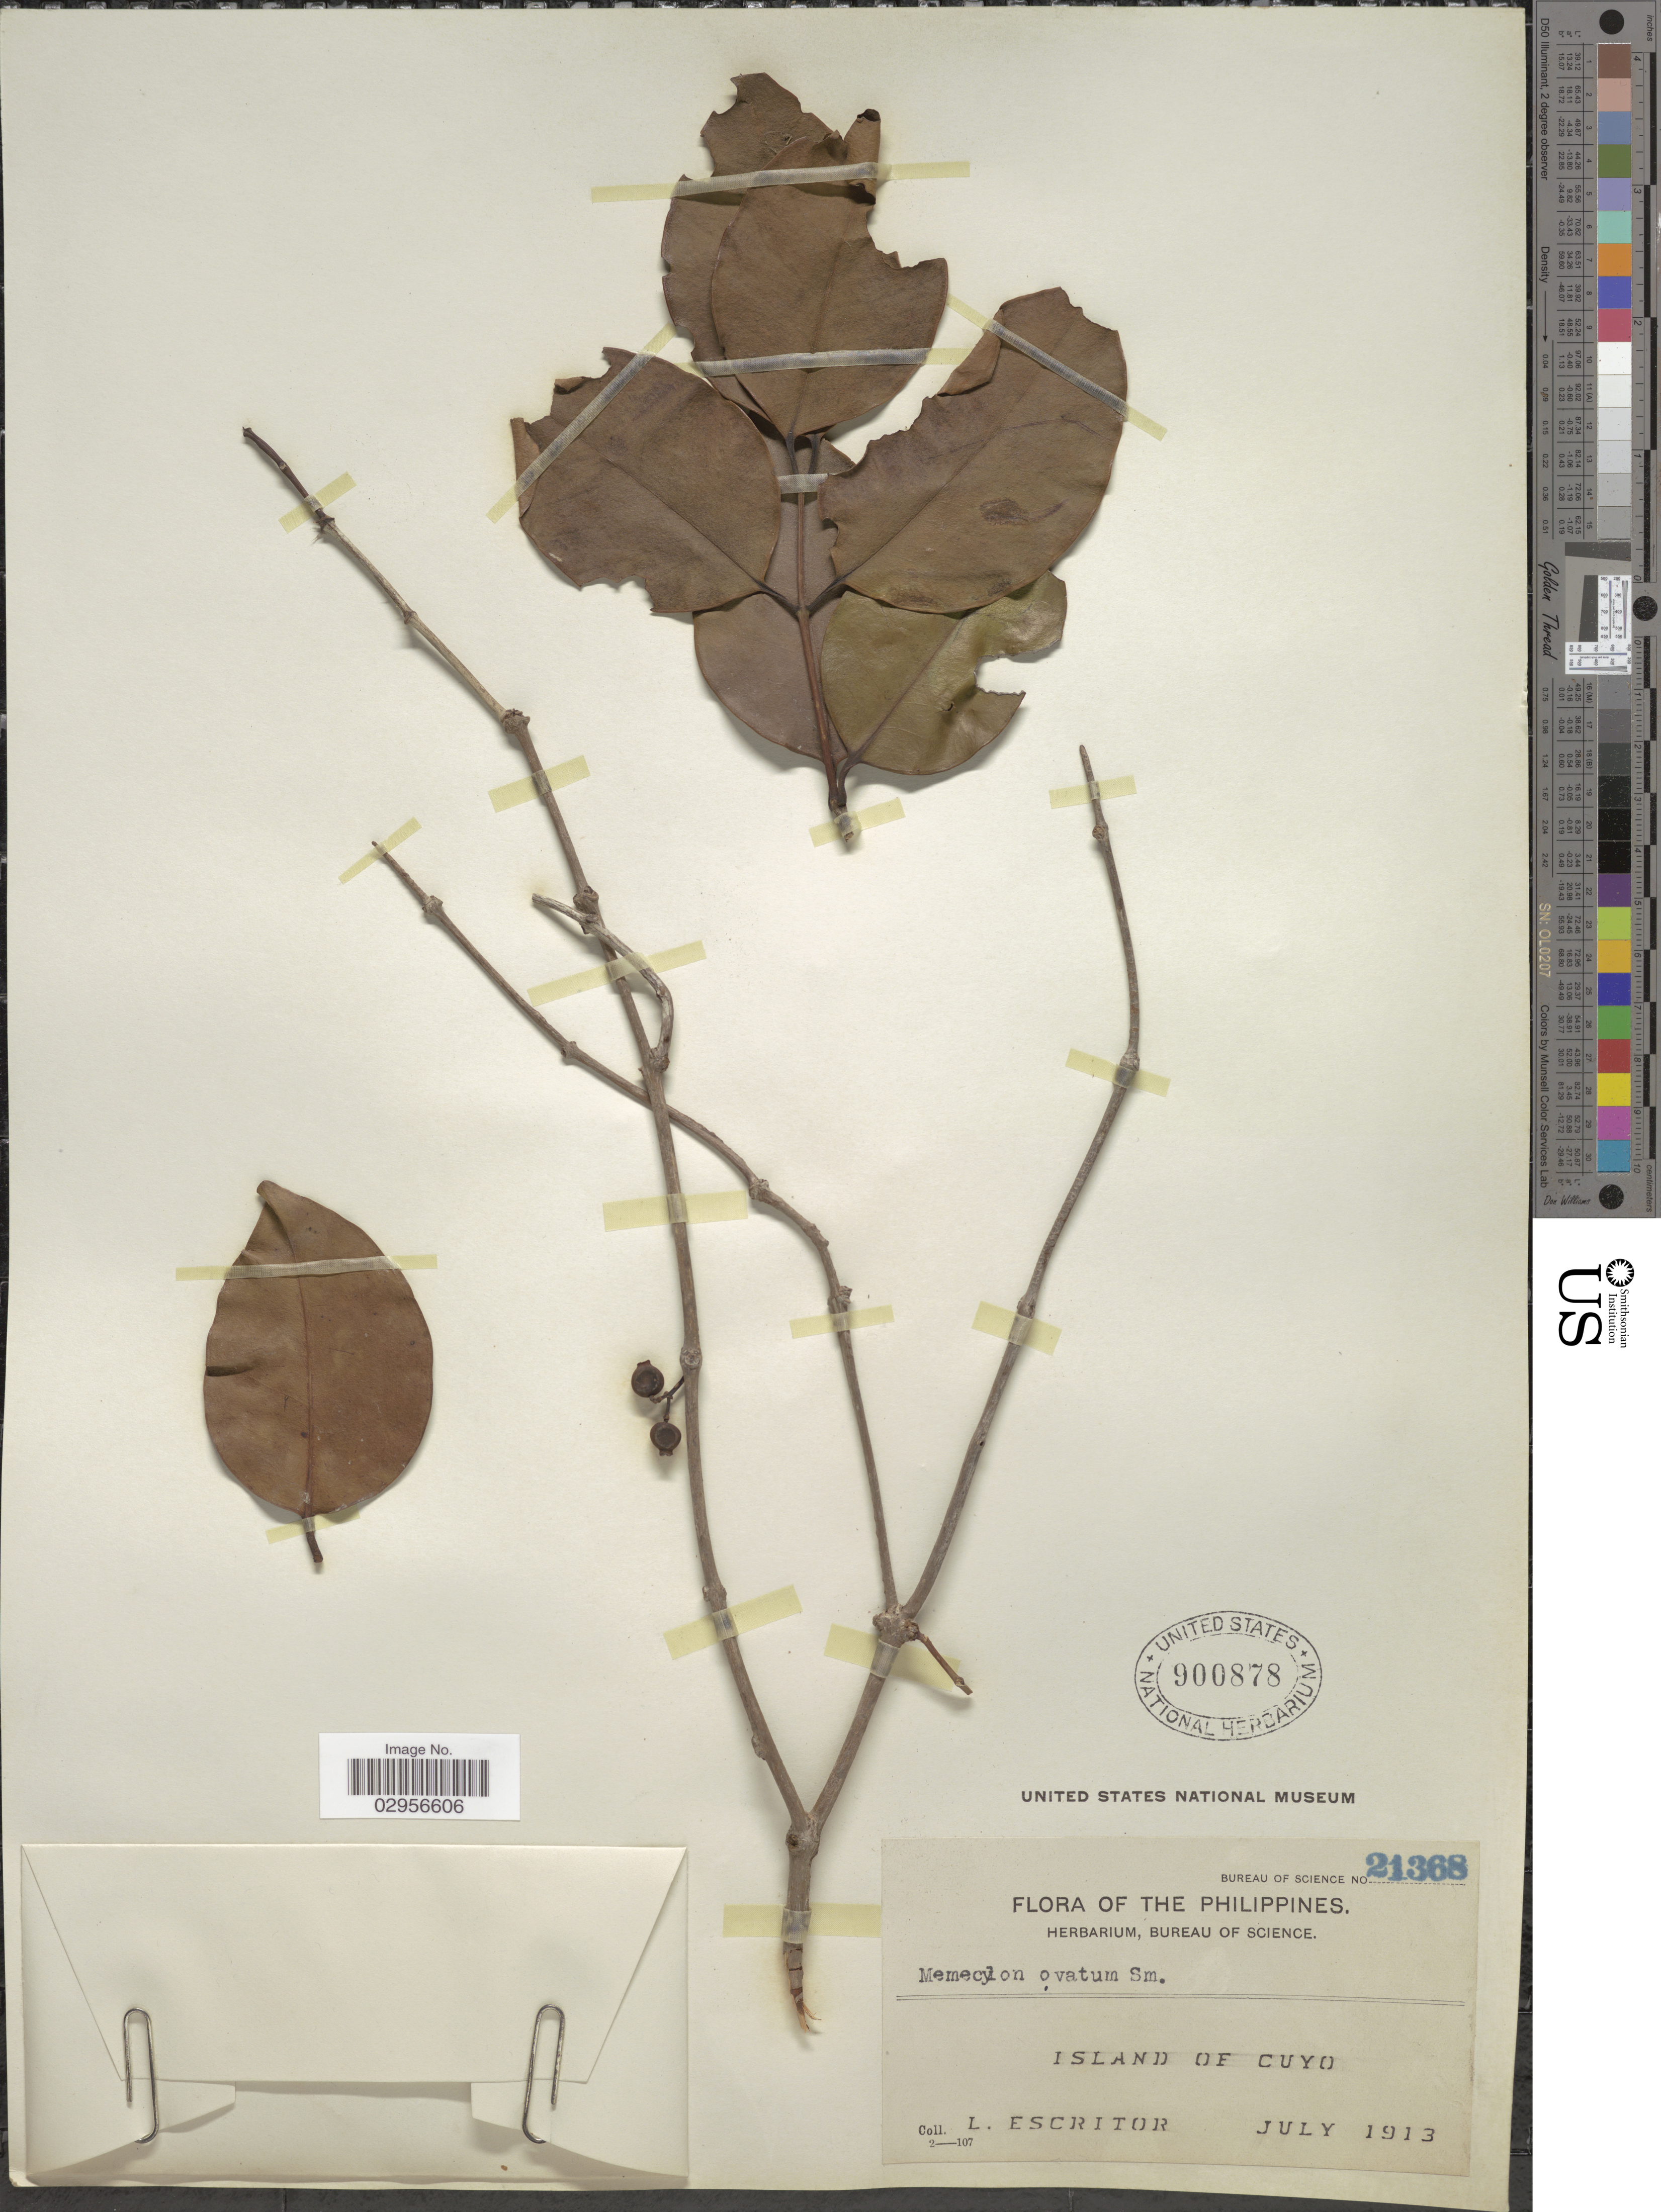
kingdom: Plantae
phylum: Tracheophyta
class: Magnoliopsida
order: Myrtales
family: Melastomataceae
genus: Memecylon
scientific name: Memecylon edule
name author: Roxb.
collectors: L. Escritor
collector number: Bureau of Science 21368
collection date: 1913-07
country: Philippines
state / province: Mimaropa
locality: Island of Cuyo.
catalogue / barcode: US 900878